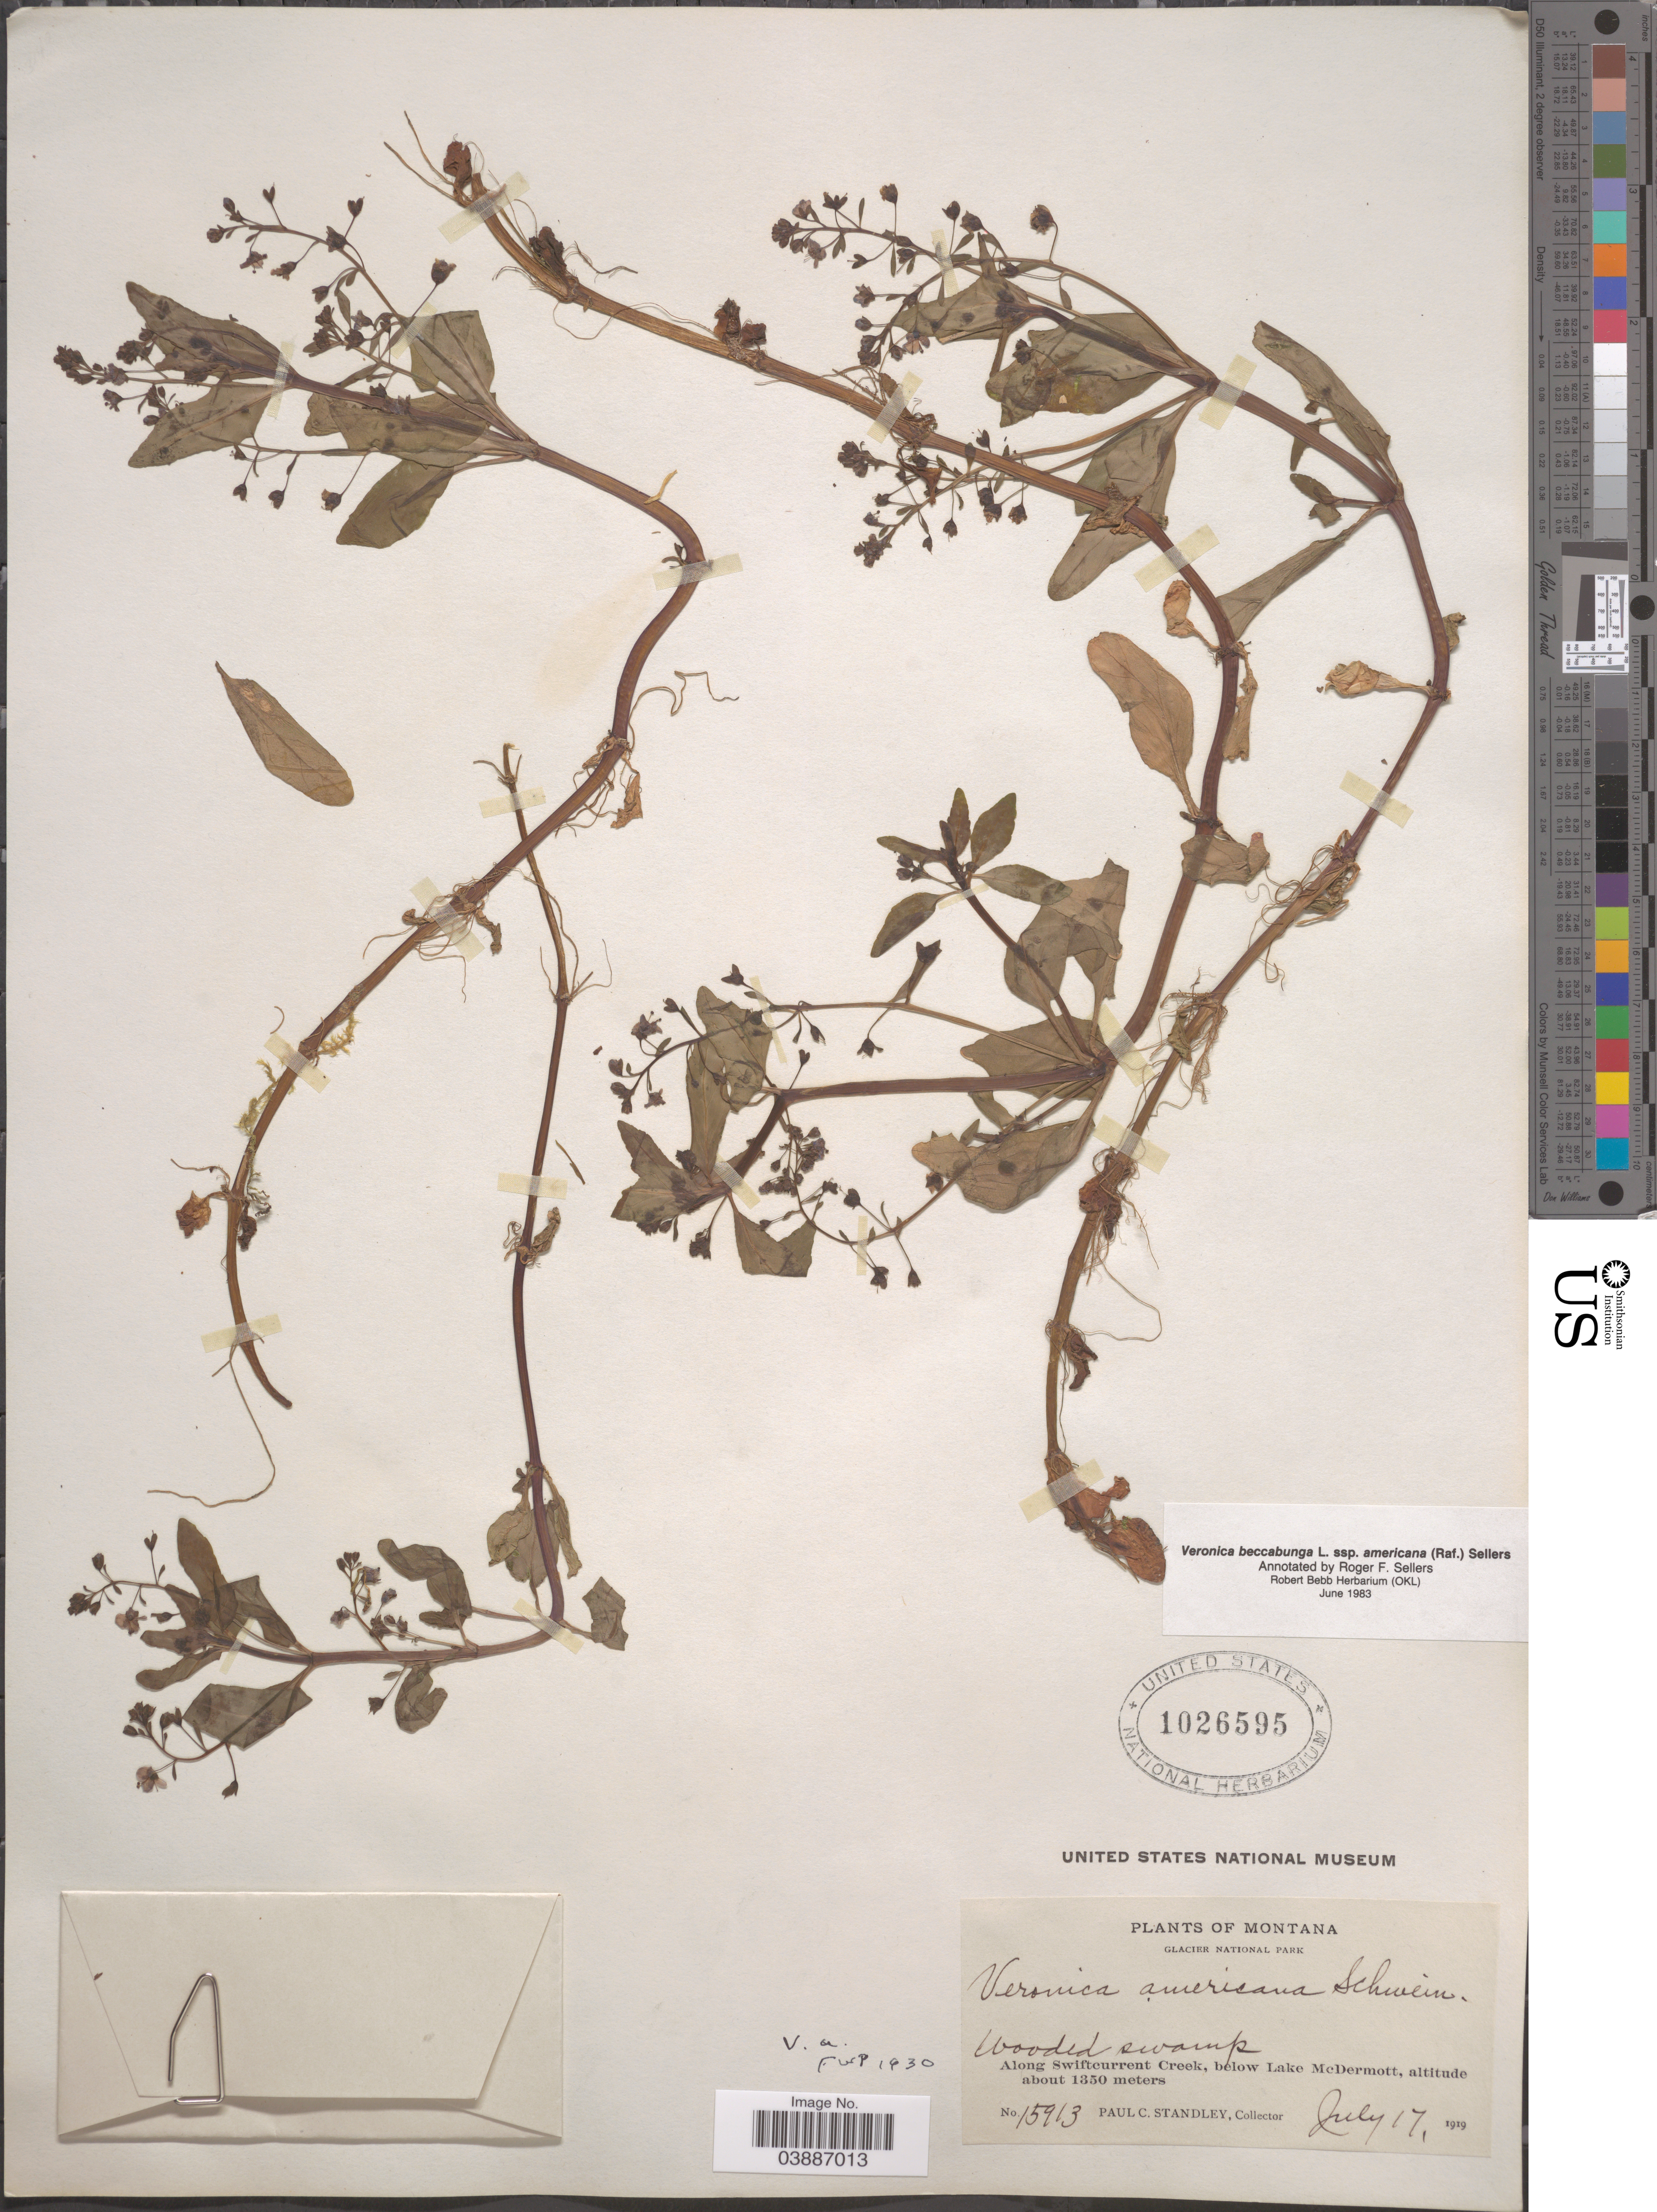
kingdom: Plantae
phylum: Tracheophyta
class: Magnoliopsida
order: Lamiales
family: Plantaginaceae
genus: Veronica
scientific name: Veronica beccabunga subsp. americana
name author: Raf.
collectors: P. C. Standley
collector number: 15913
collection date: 1919-07-17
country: United States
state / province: Montana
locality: Glacier National Park. Along Swiftcurrent Creek, below Lake McDermott.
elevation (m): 1350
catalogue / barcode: US 1026595